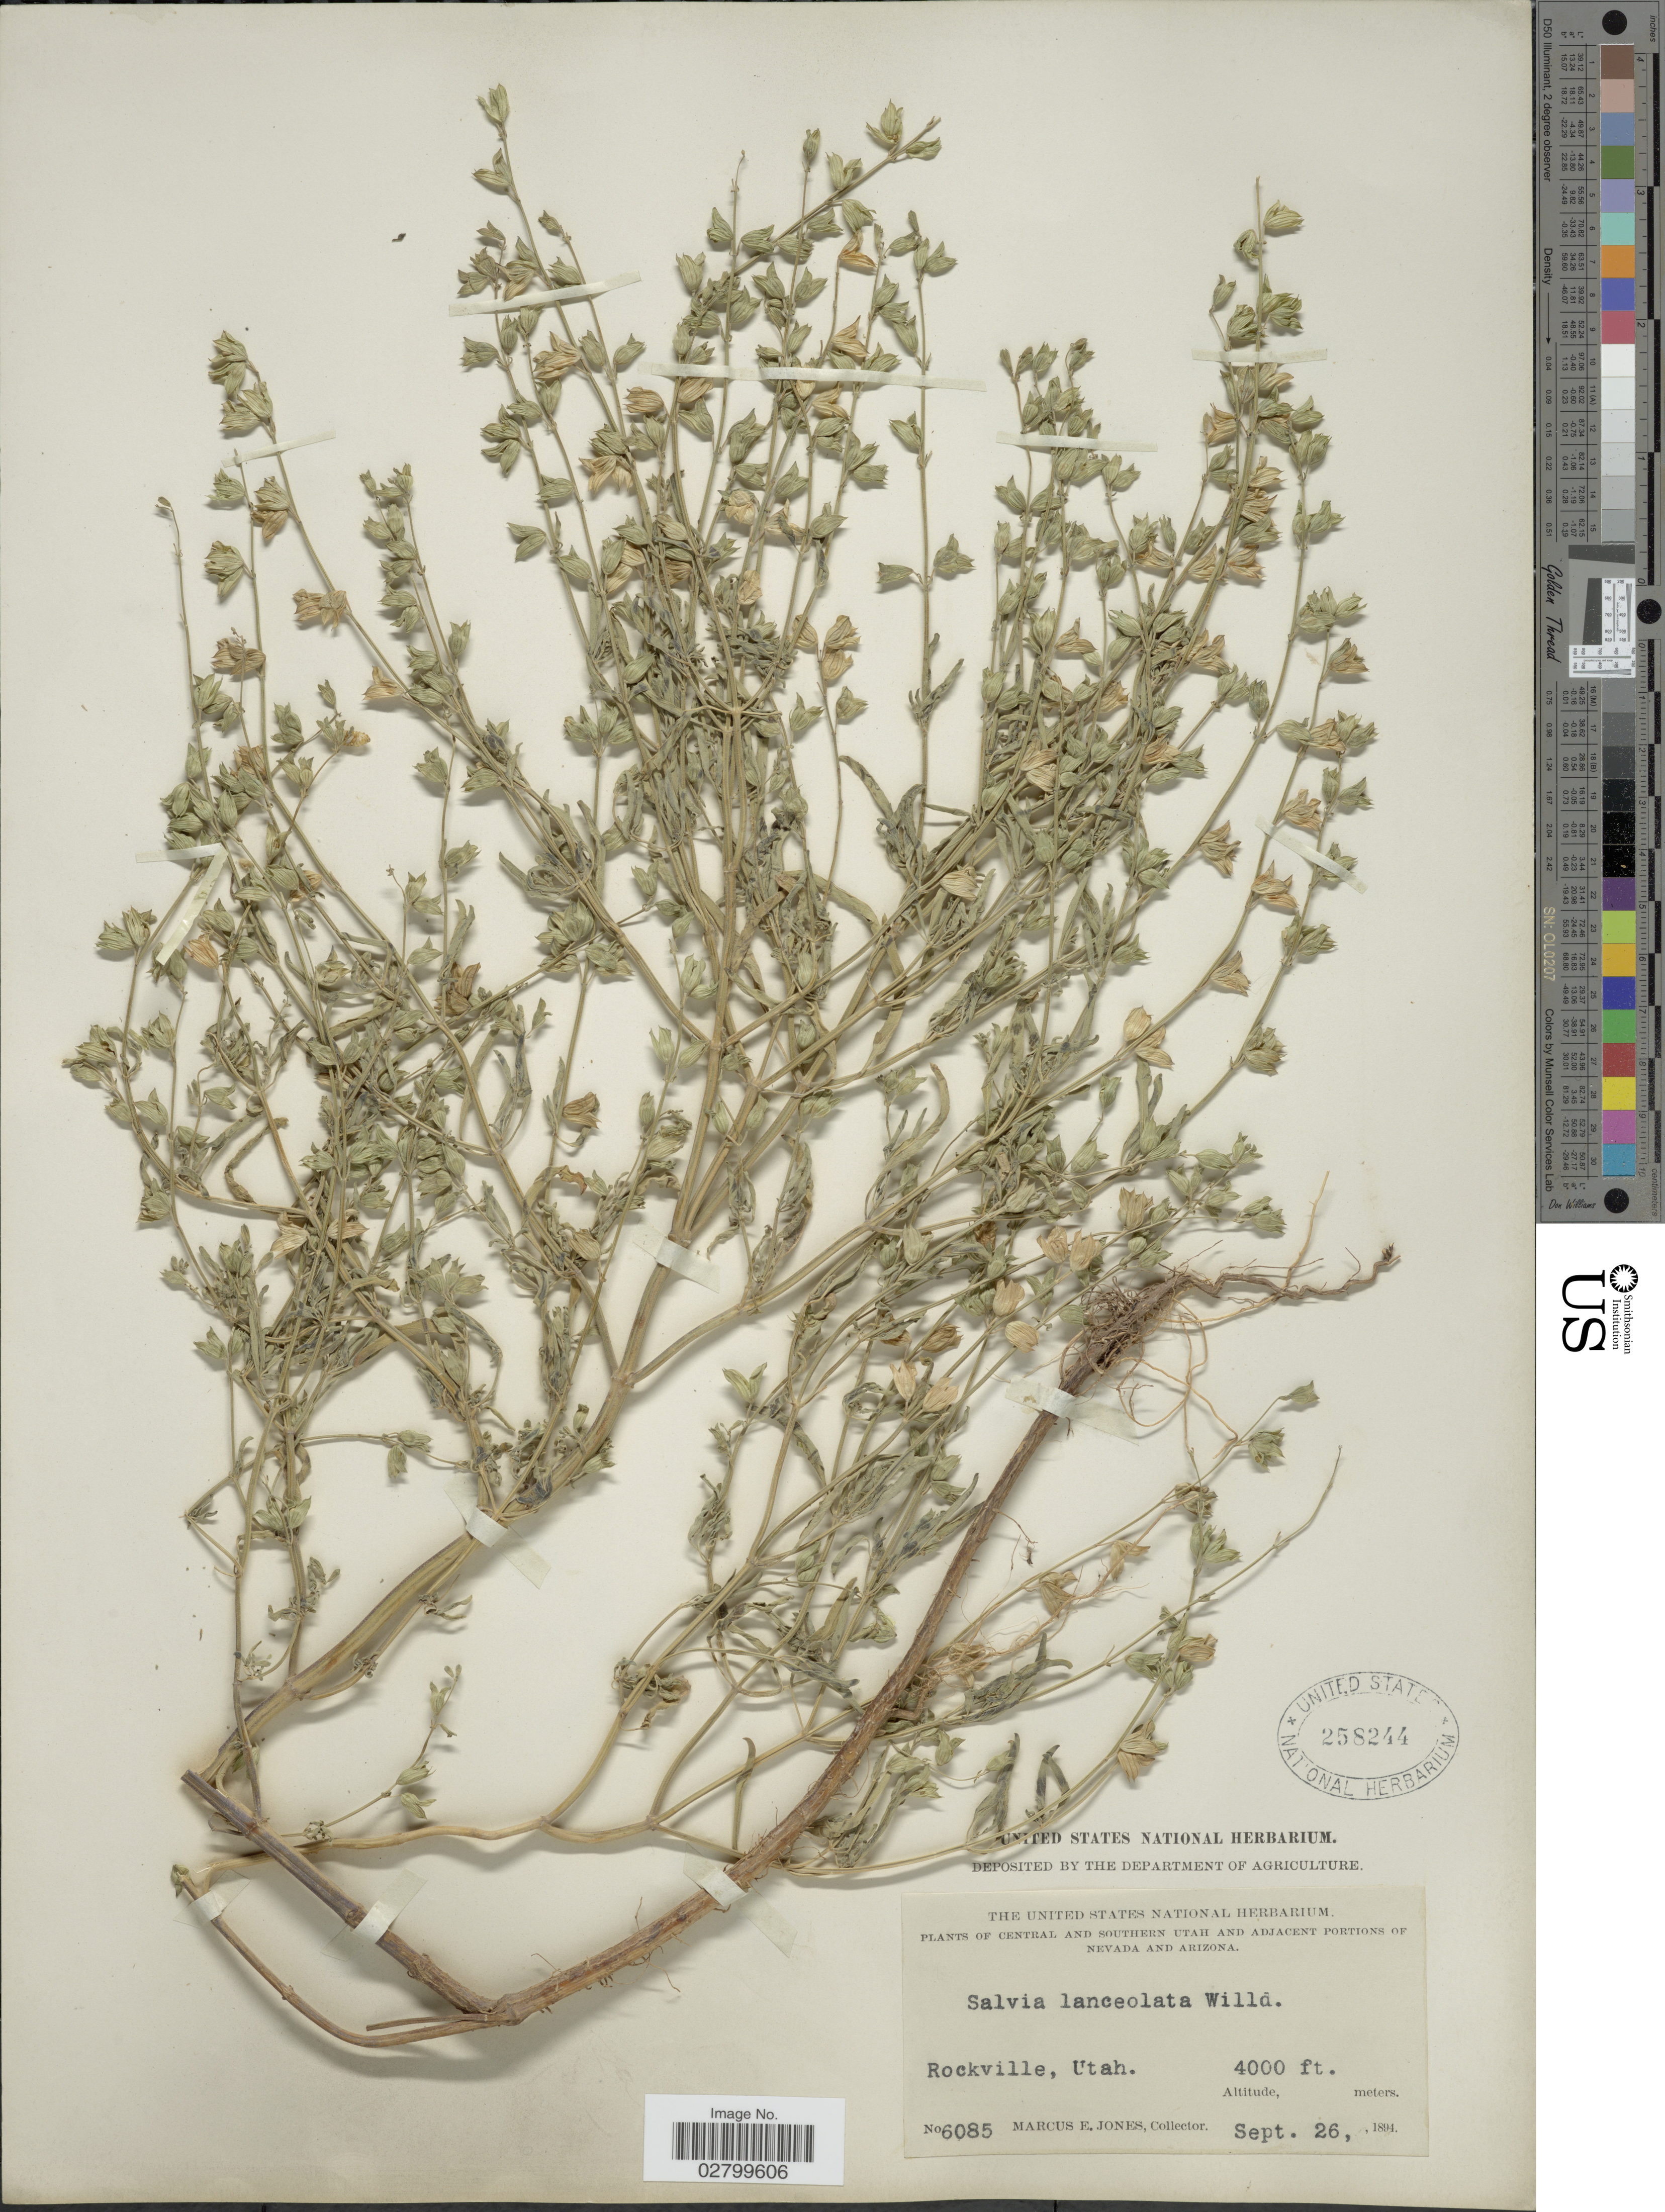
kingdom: Plantae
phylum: Tracheophyta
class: Magnoliopsida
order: Lamiales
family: Lamiaceae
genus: Salvia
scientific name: Salvia lanceolata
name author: Brouss.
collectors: M. E. Jones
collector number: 6085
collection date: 1894-09-26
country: United States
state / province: Utah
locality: Rockville, Utah.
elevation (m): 1219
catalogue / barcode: US 258244